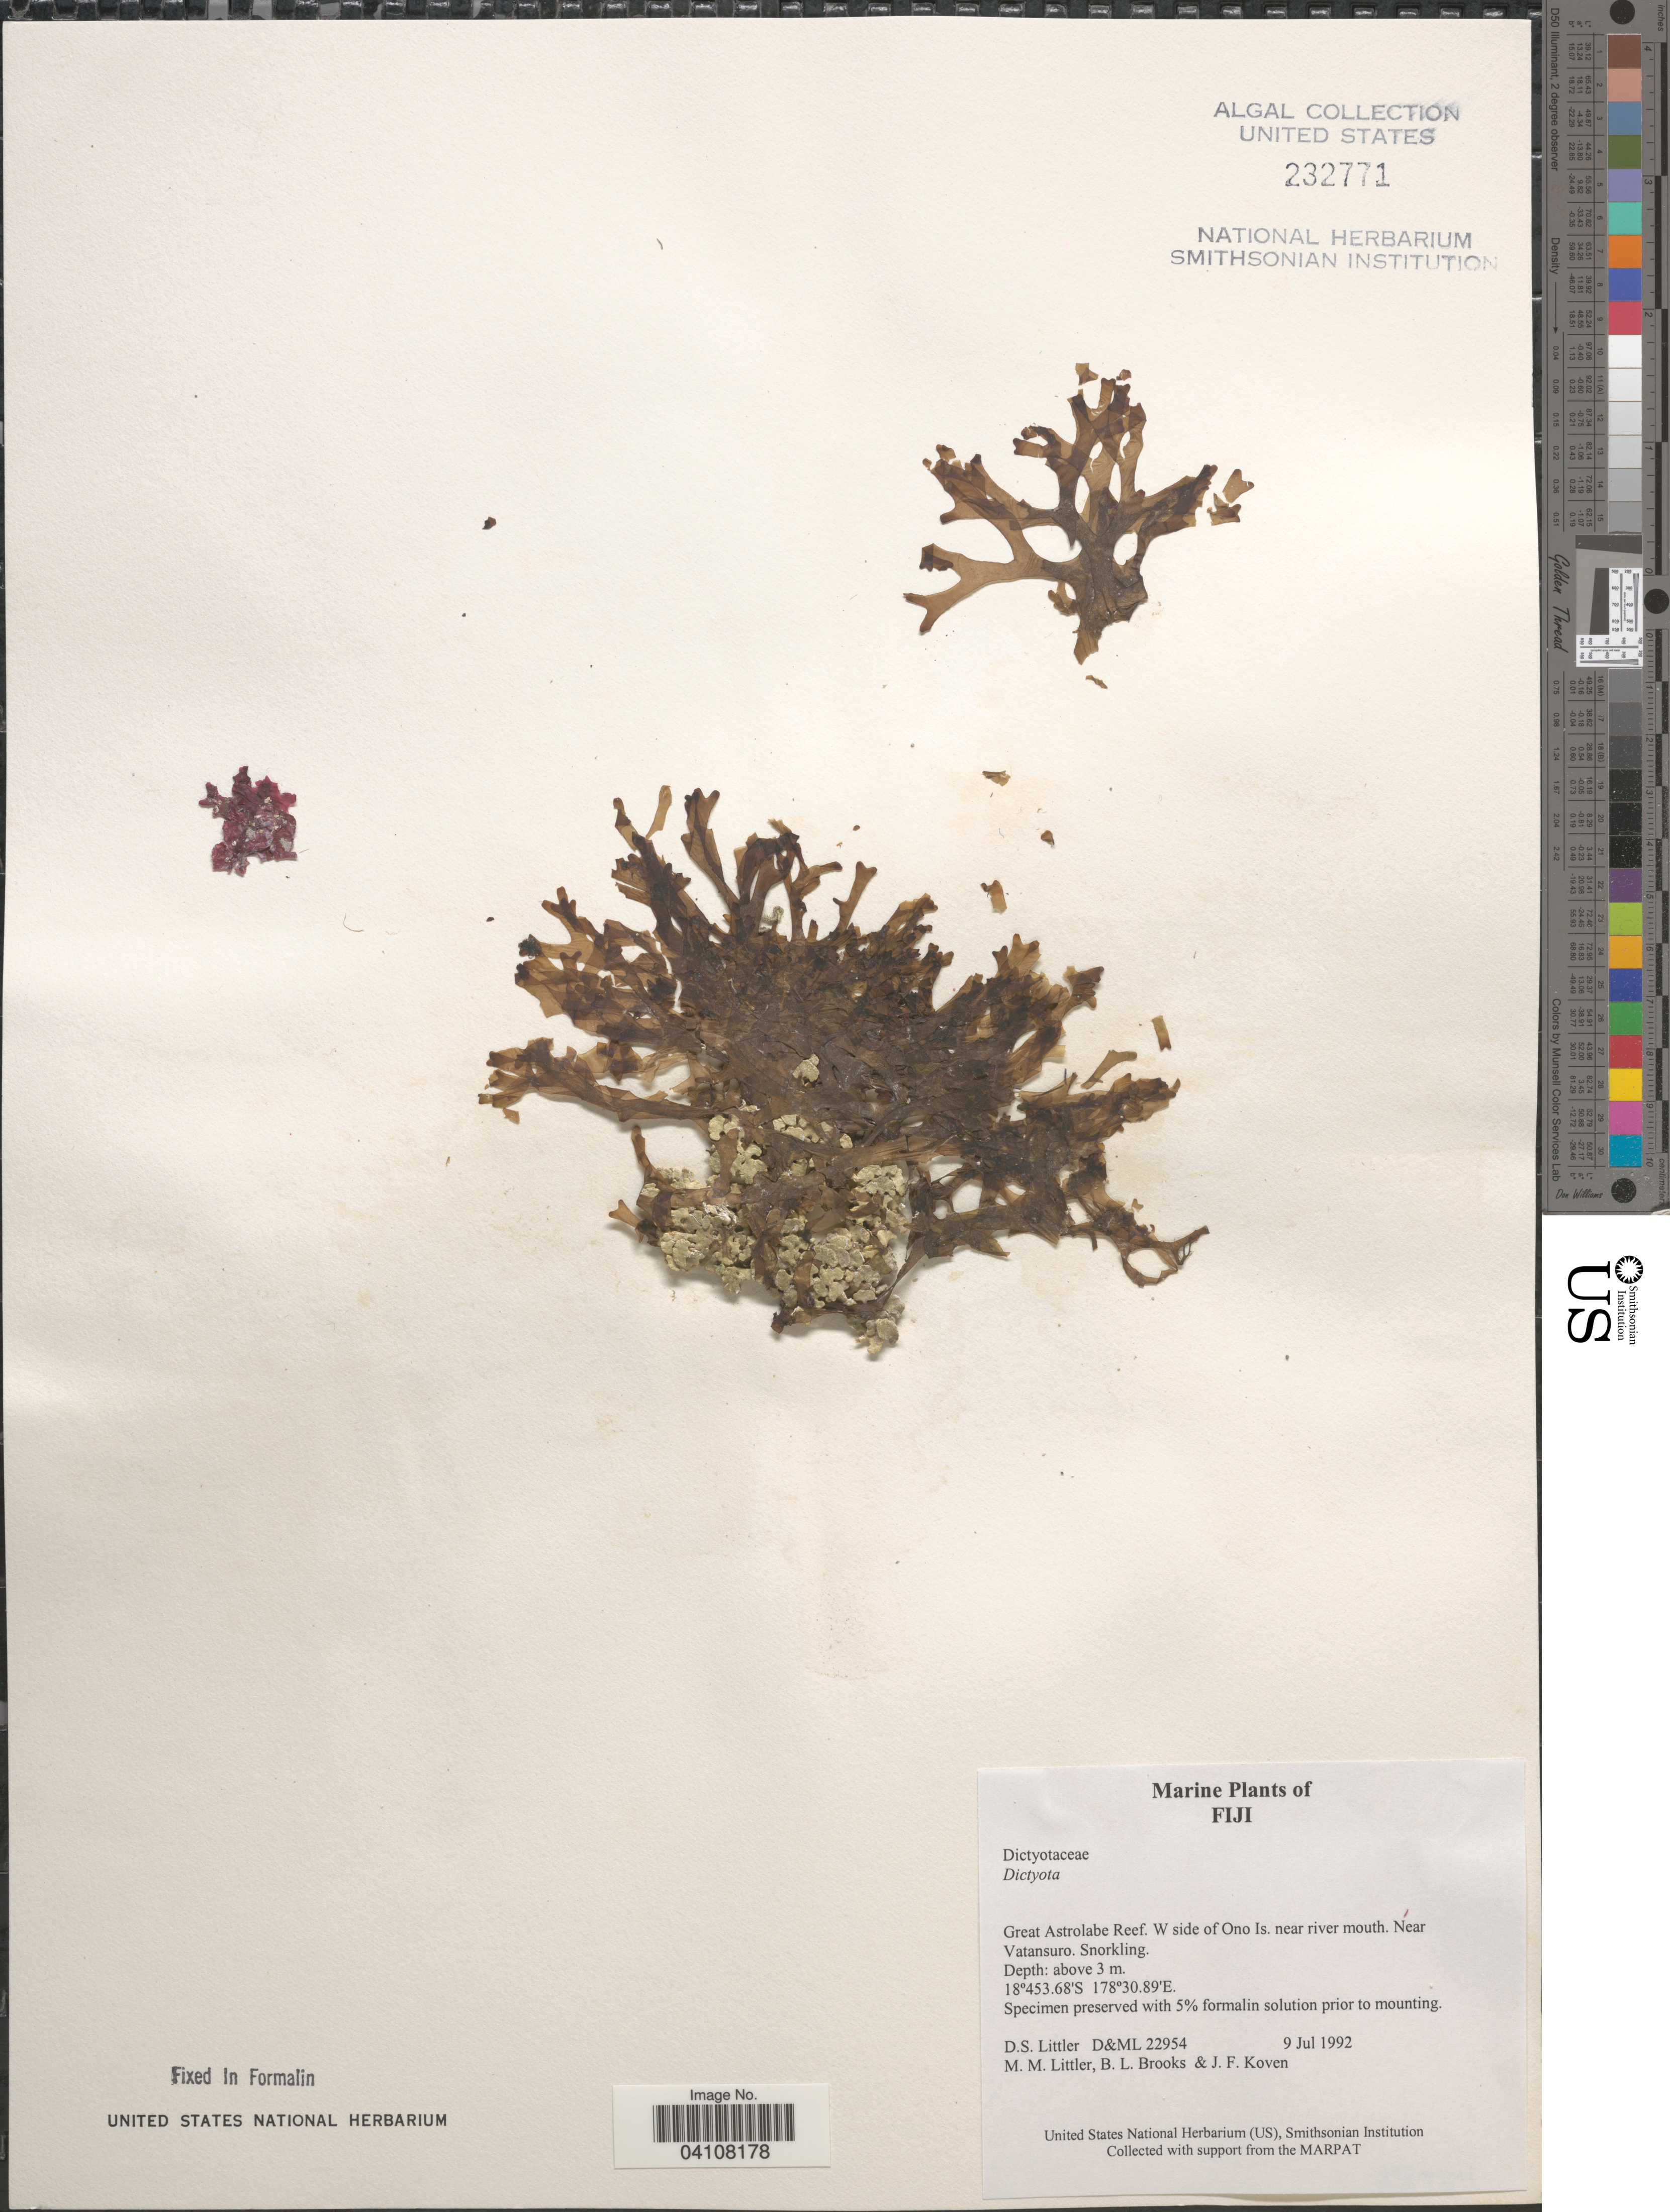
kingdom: Chromista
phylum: Ochrophyta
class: Phaeophyceae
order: Dictyotales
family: Dictyotaceae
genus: Dictyota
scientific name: Dictyota sp.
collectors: D. S. Littler, B. Brooks & J. Koven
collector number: D&ML22954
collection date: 1992-07-09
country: Fiji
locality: Great Astrolabe Reef. W side of Ono Is. near river mouth. Near Vatansuro. Snorkling.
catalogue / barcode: US 232771